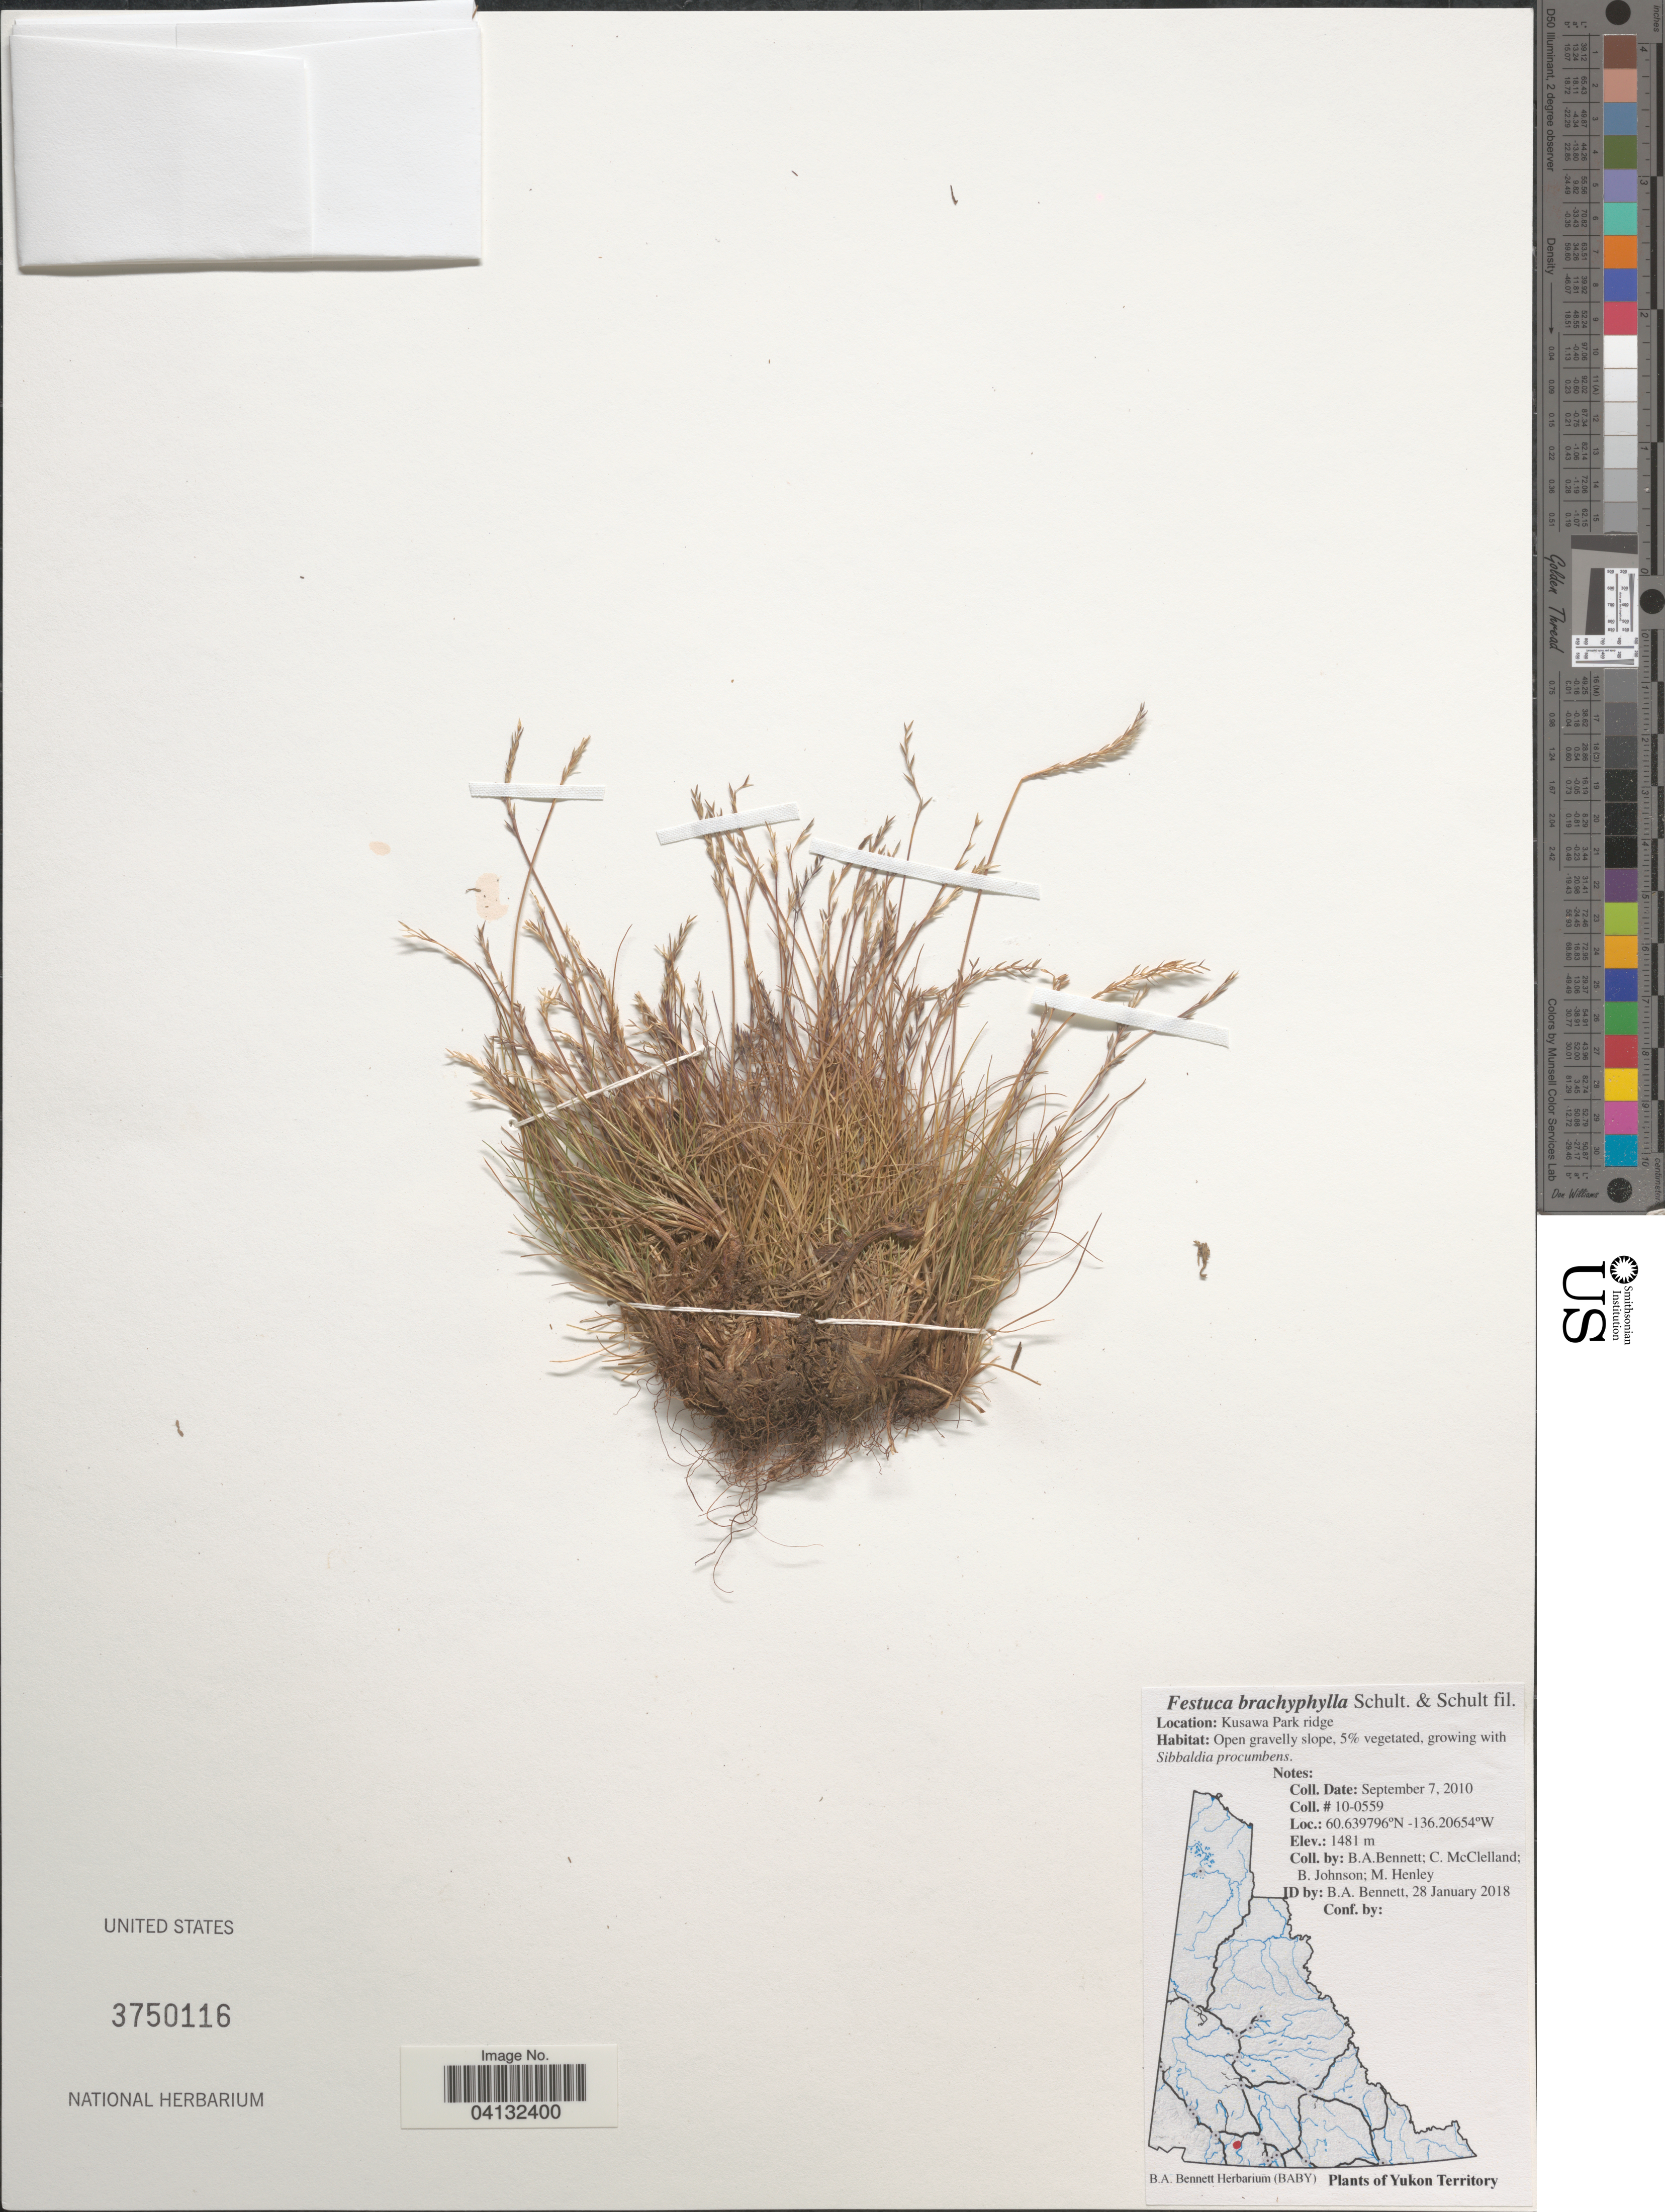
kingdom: Plantae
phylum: Tracheophyta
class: Liliopsida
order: Poales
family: Poaceae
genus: Festuca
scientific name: Festuca brachyphylla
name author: Schult.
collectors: B. A. Bennett, C. McClelland, B. Johnson & M. Henley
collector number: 10-0559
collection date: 2010-09-07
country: Canada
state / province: Yukon Territory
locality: Kusawa Park ridge.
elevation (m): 1481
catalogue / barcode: US 3750116